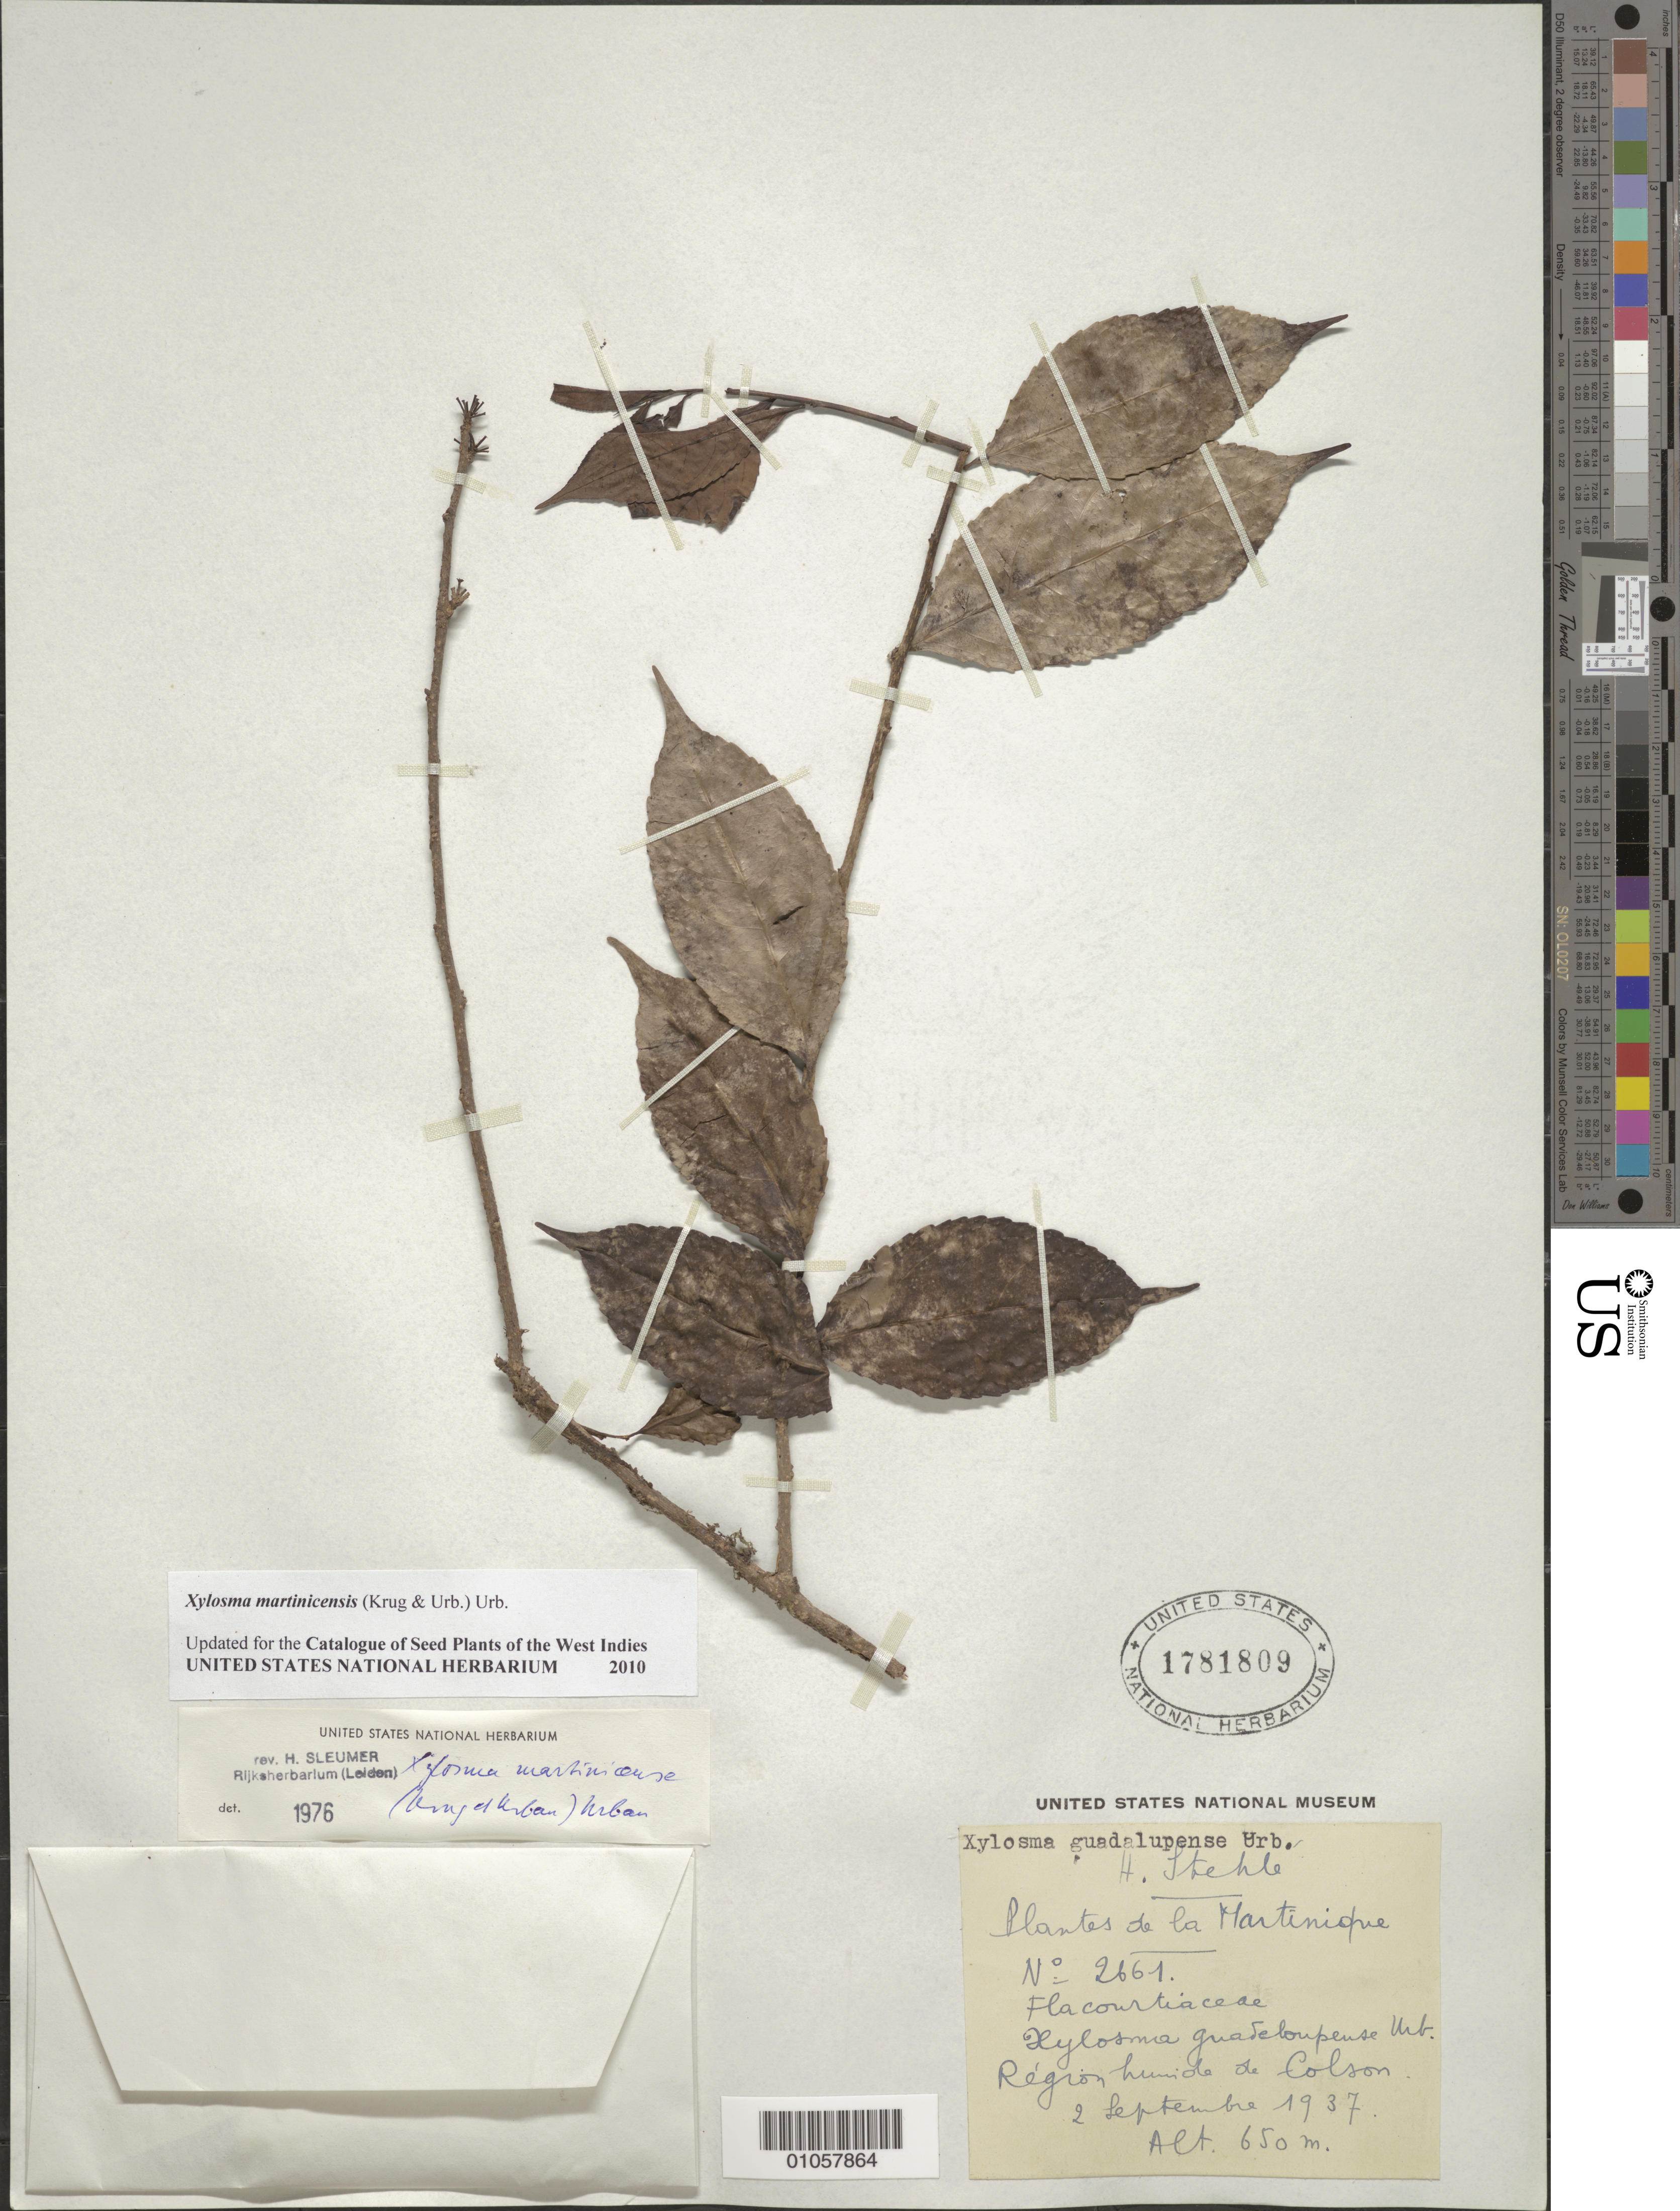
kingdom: Plantae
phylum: Tracheophyta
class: Magnoliopsida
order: Malpighiales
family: Salicaceae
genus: Xylosma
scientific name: Xylosma martinicense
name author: (Krug & Urb.) Urb.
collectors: H. Stehlé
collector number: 2661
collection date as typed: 02 Sep 1937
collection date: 1937-09-02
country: Martinique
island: Martinique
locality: Colson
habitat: Région humide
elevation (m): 650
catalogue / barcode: US 1781809